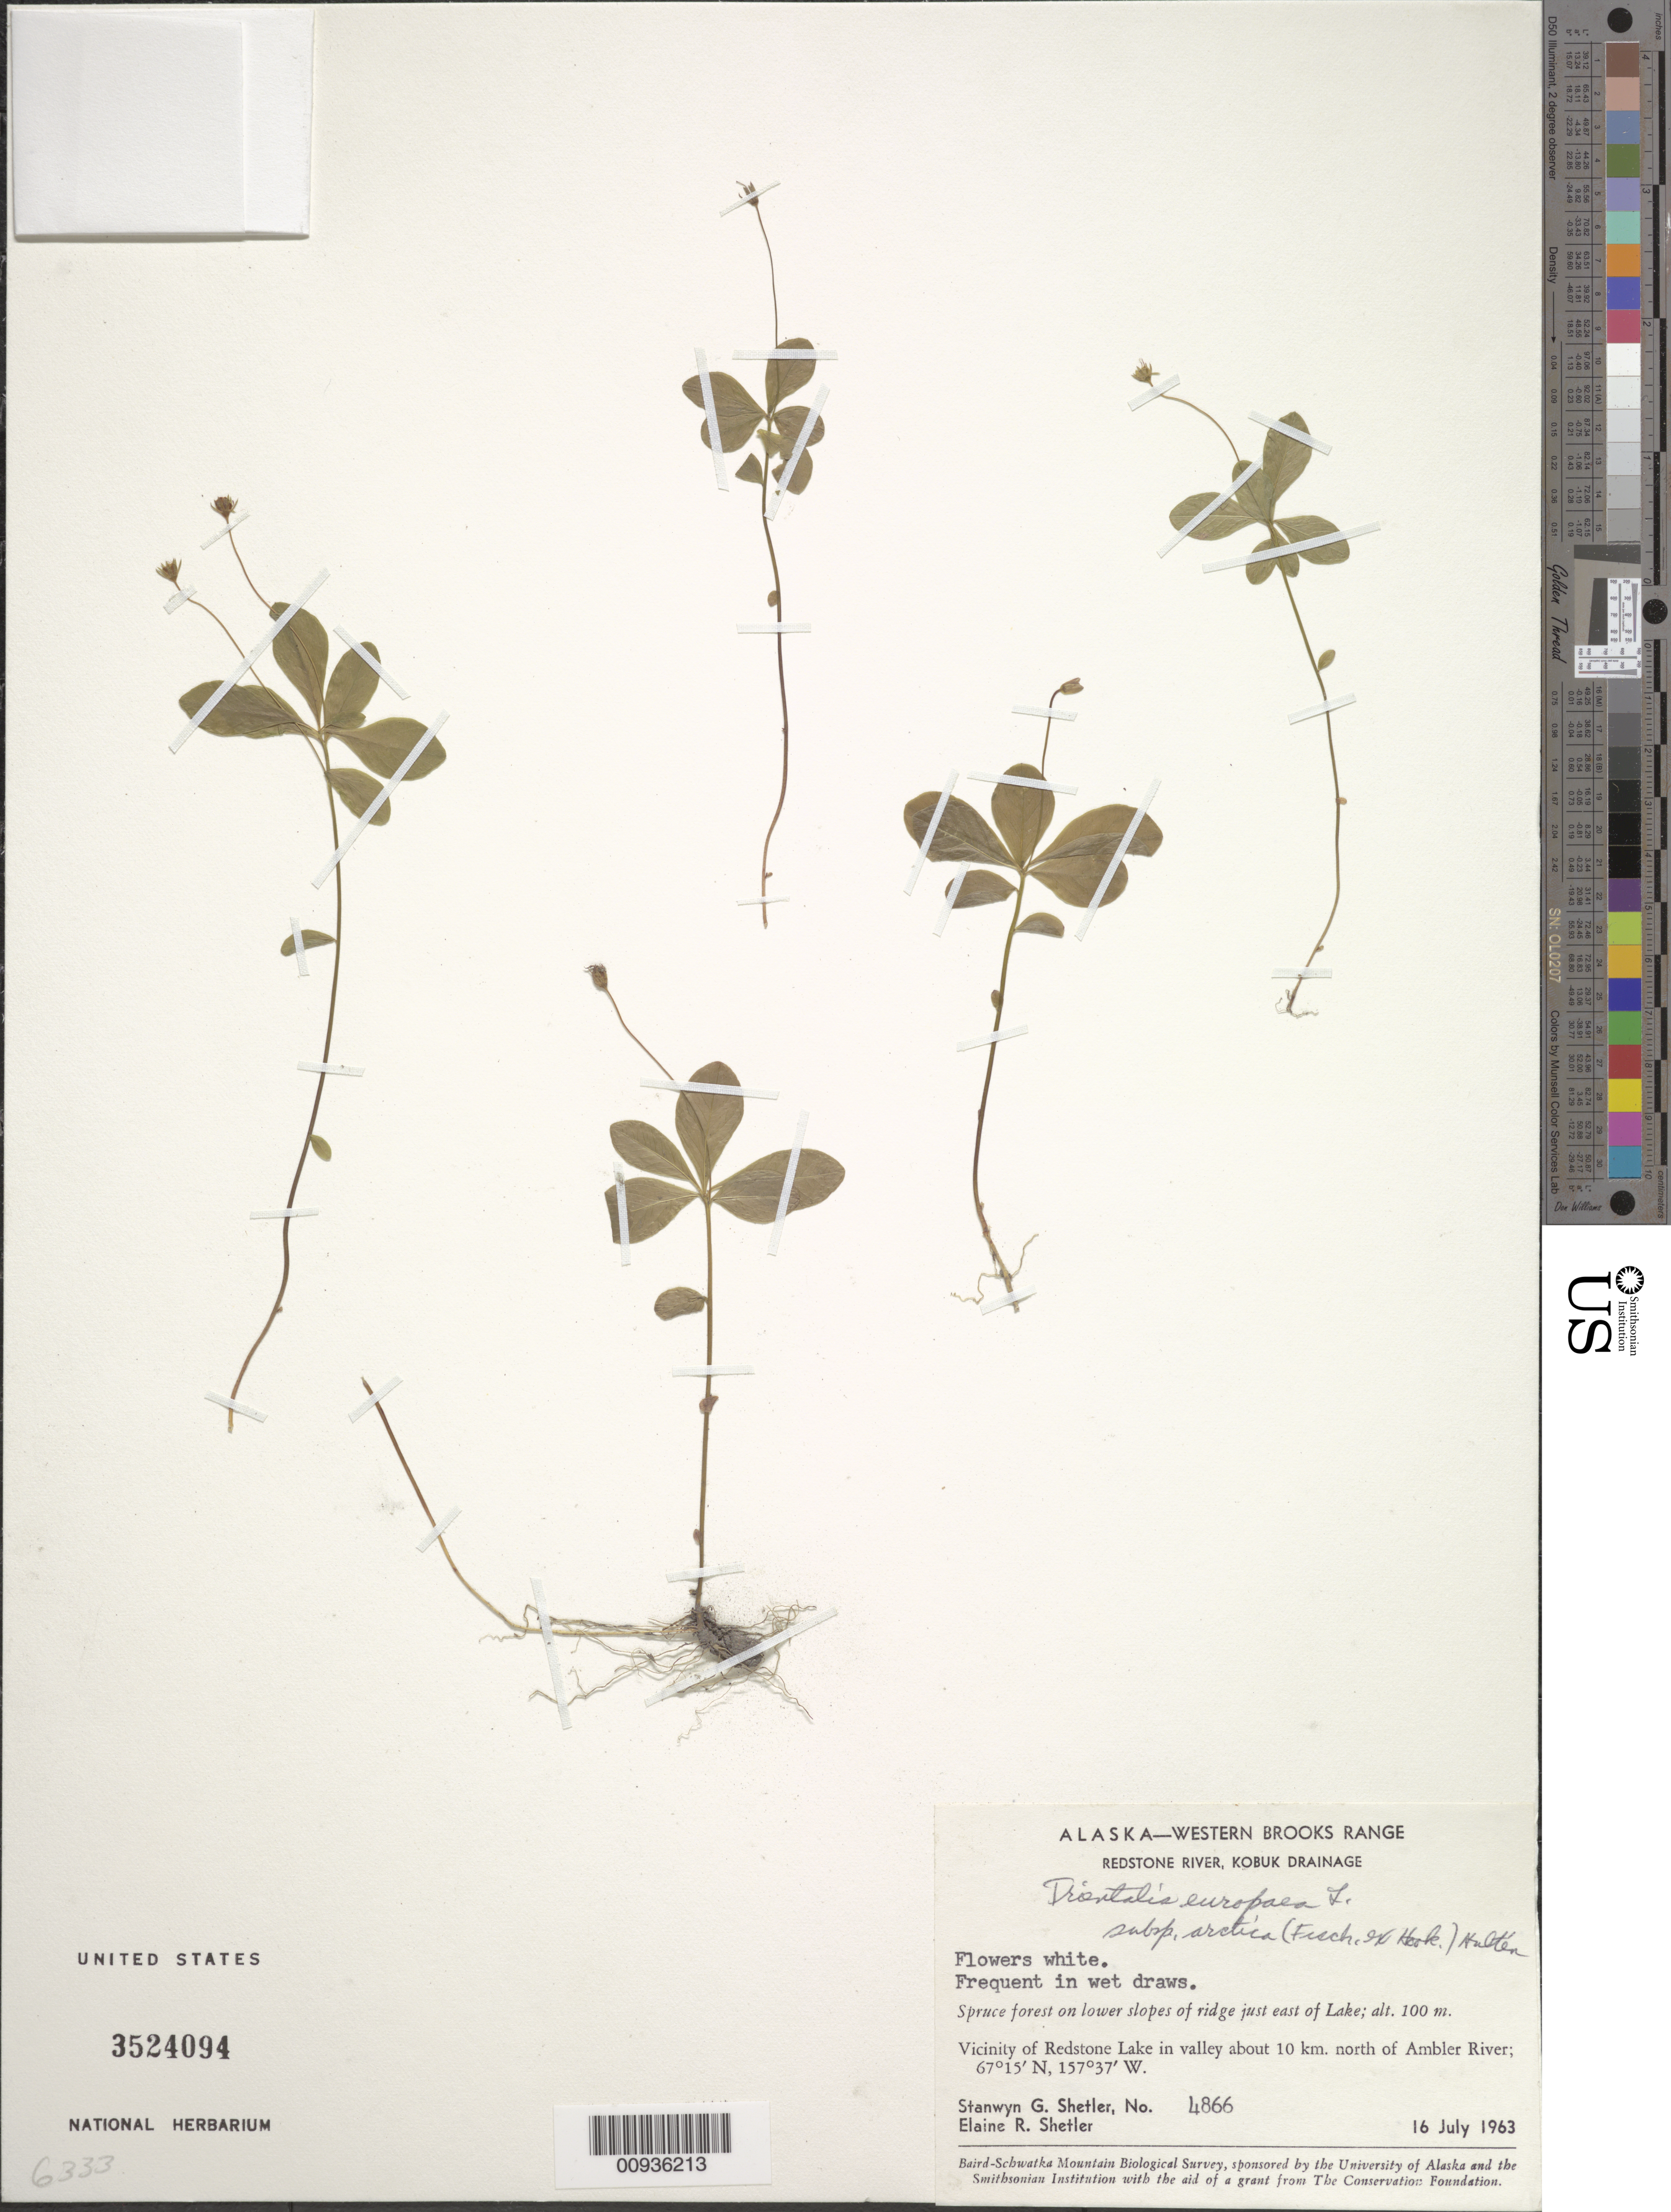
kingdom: Plantae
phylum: Tracheophyta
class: Magnoliopsida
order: Ericales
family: Primulaceae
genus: Trientalis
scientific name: Trientalis europaea subsp. arctica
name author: (Fisch. ex Hook.) Hultén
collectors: S. Shetler & E. R. Shetler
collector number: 4866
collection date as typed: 16 Jul 1963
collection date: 1963-07-16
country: United States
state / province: Alaska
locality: Vicinity of Redstone Lake in valley about 10 km. north of Ambler River. Western Brooks Range, Redstone River, Kobuk Drainage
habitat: Spruce forest on lower slopes of ridge just east of Lake.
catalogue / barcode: US 3524094